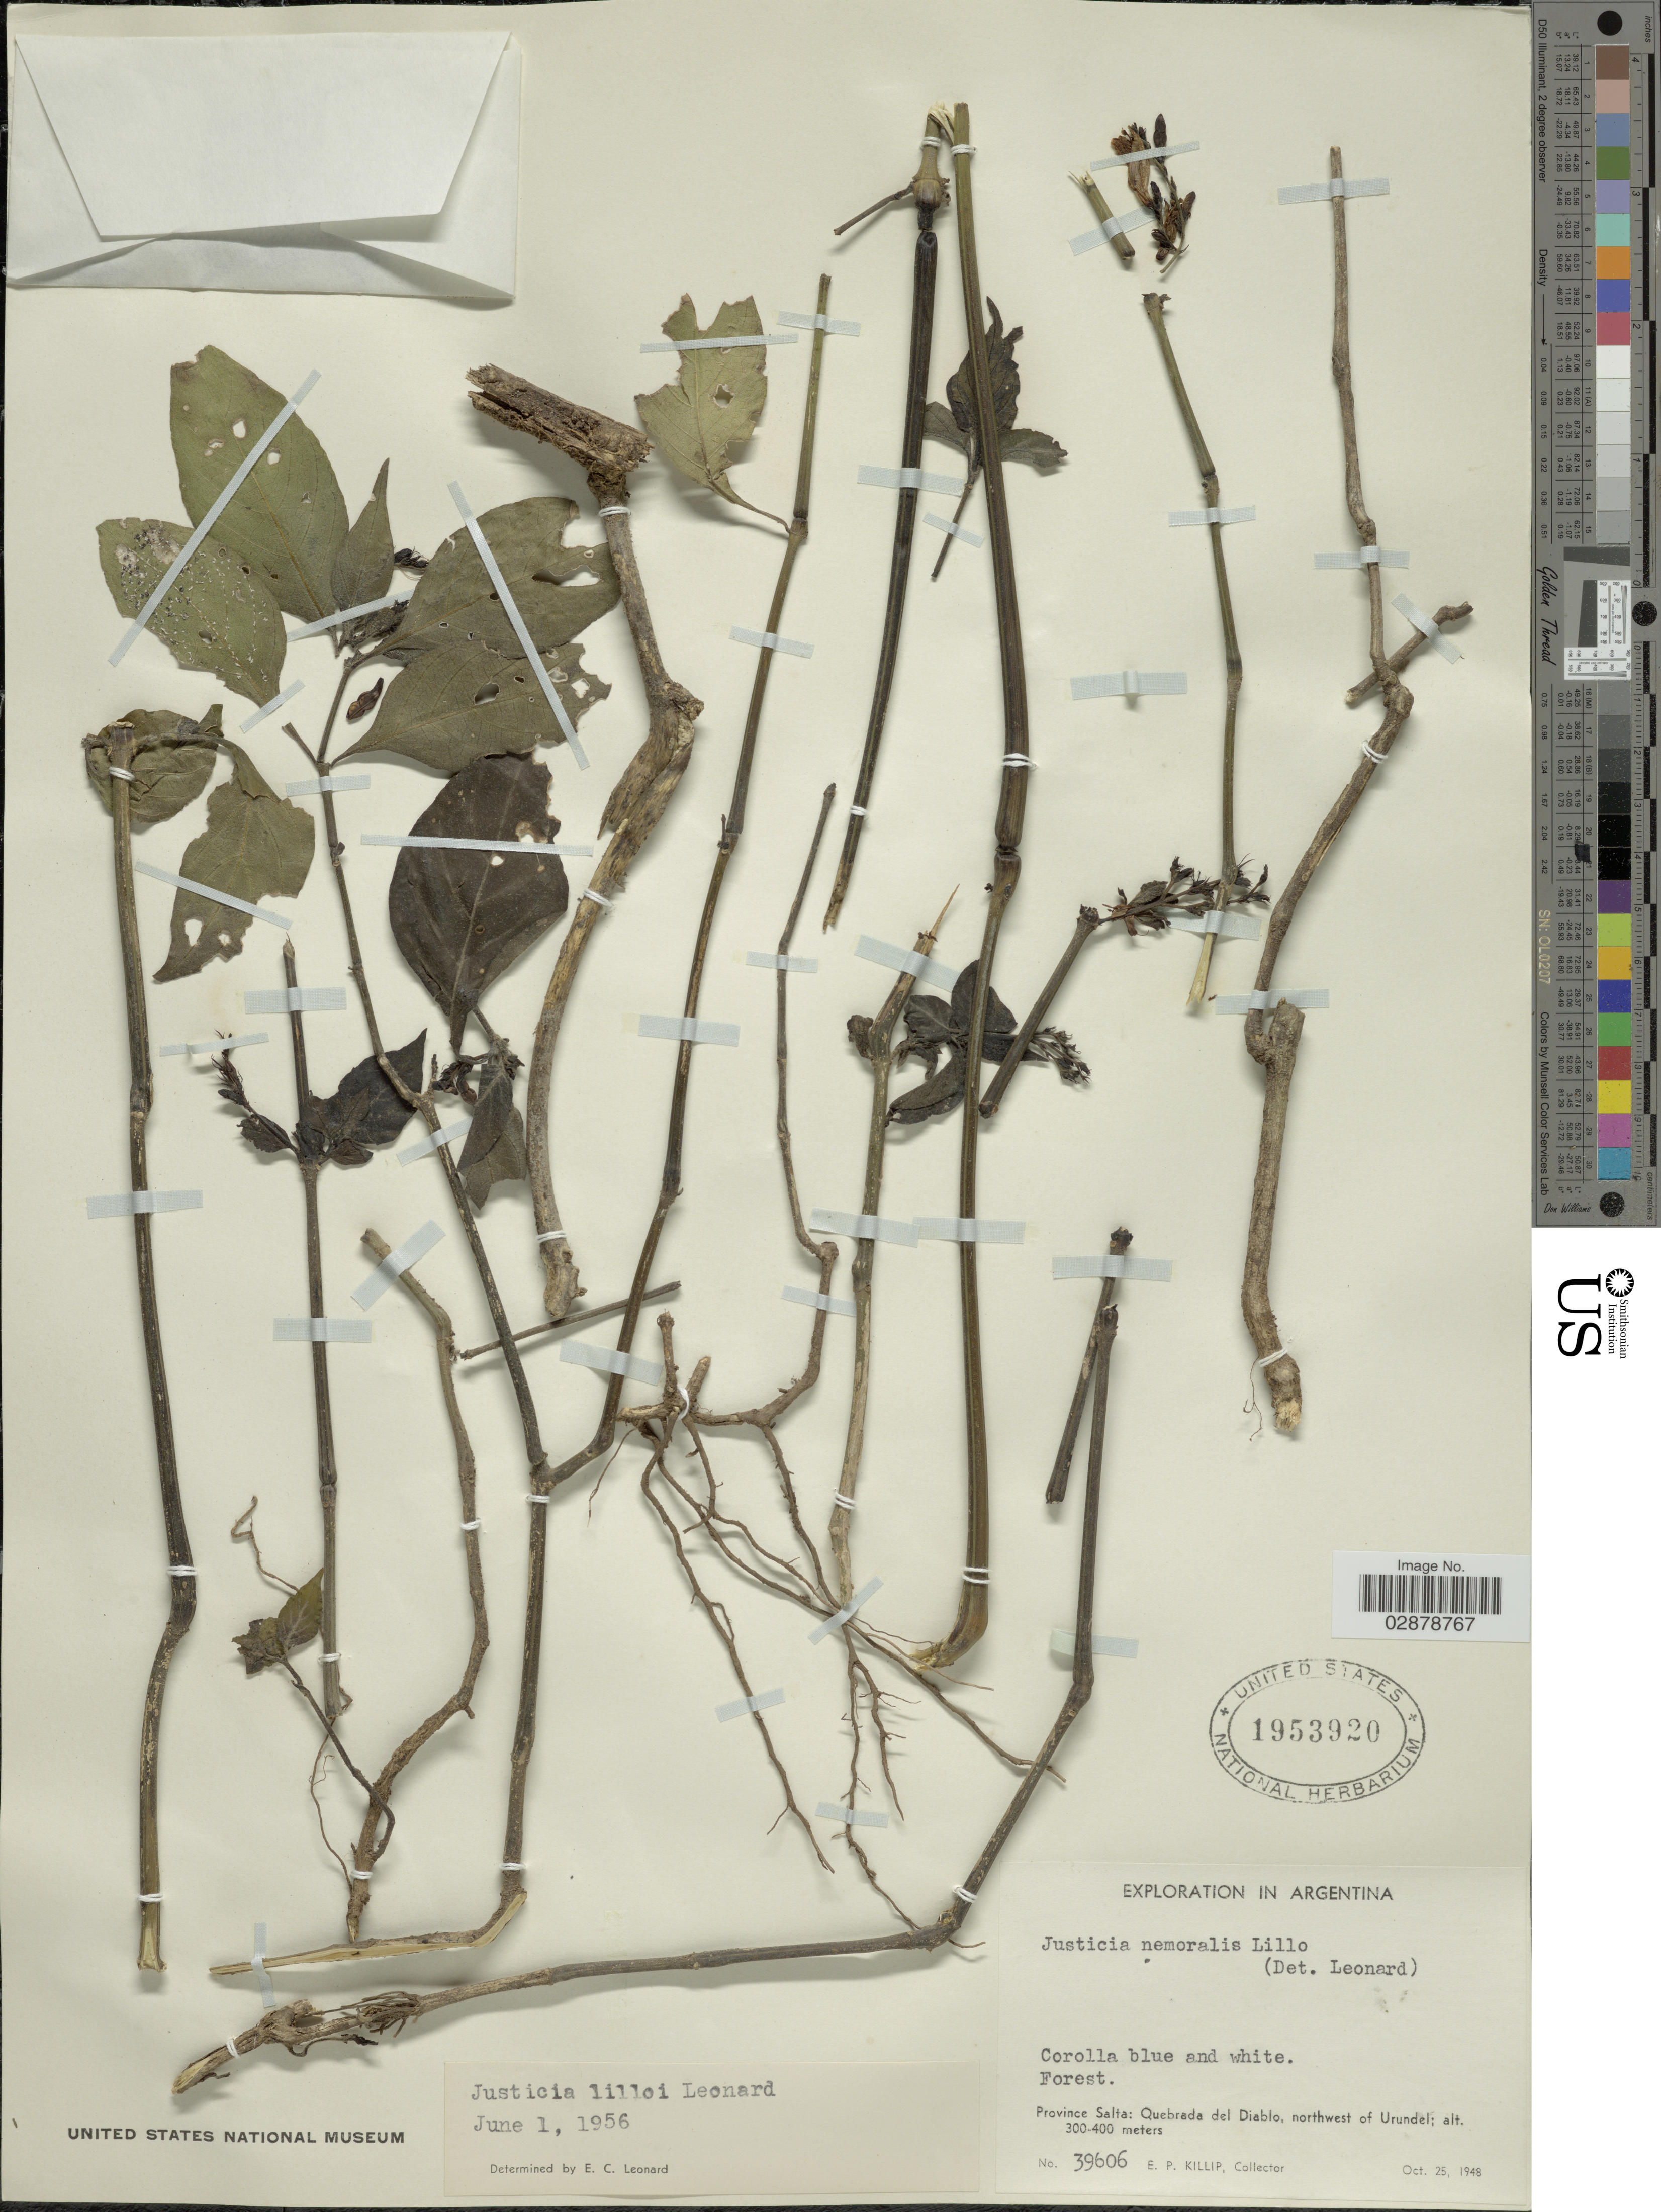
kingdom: Plantae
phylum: Tracheophyta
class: Magnoliopsida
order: Lamiales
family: Acanthaceae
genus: Justicia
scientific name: Justicia corumbensis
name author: (Lindau) Wassh. & C. Ezcurra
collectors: E. P. Killip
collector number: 39606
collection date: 1948-10-25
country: Argentina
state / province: Salta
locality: Quebrada del Diablo, northwest of Urundel.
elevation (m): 300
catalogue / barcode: US 1953920